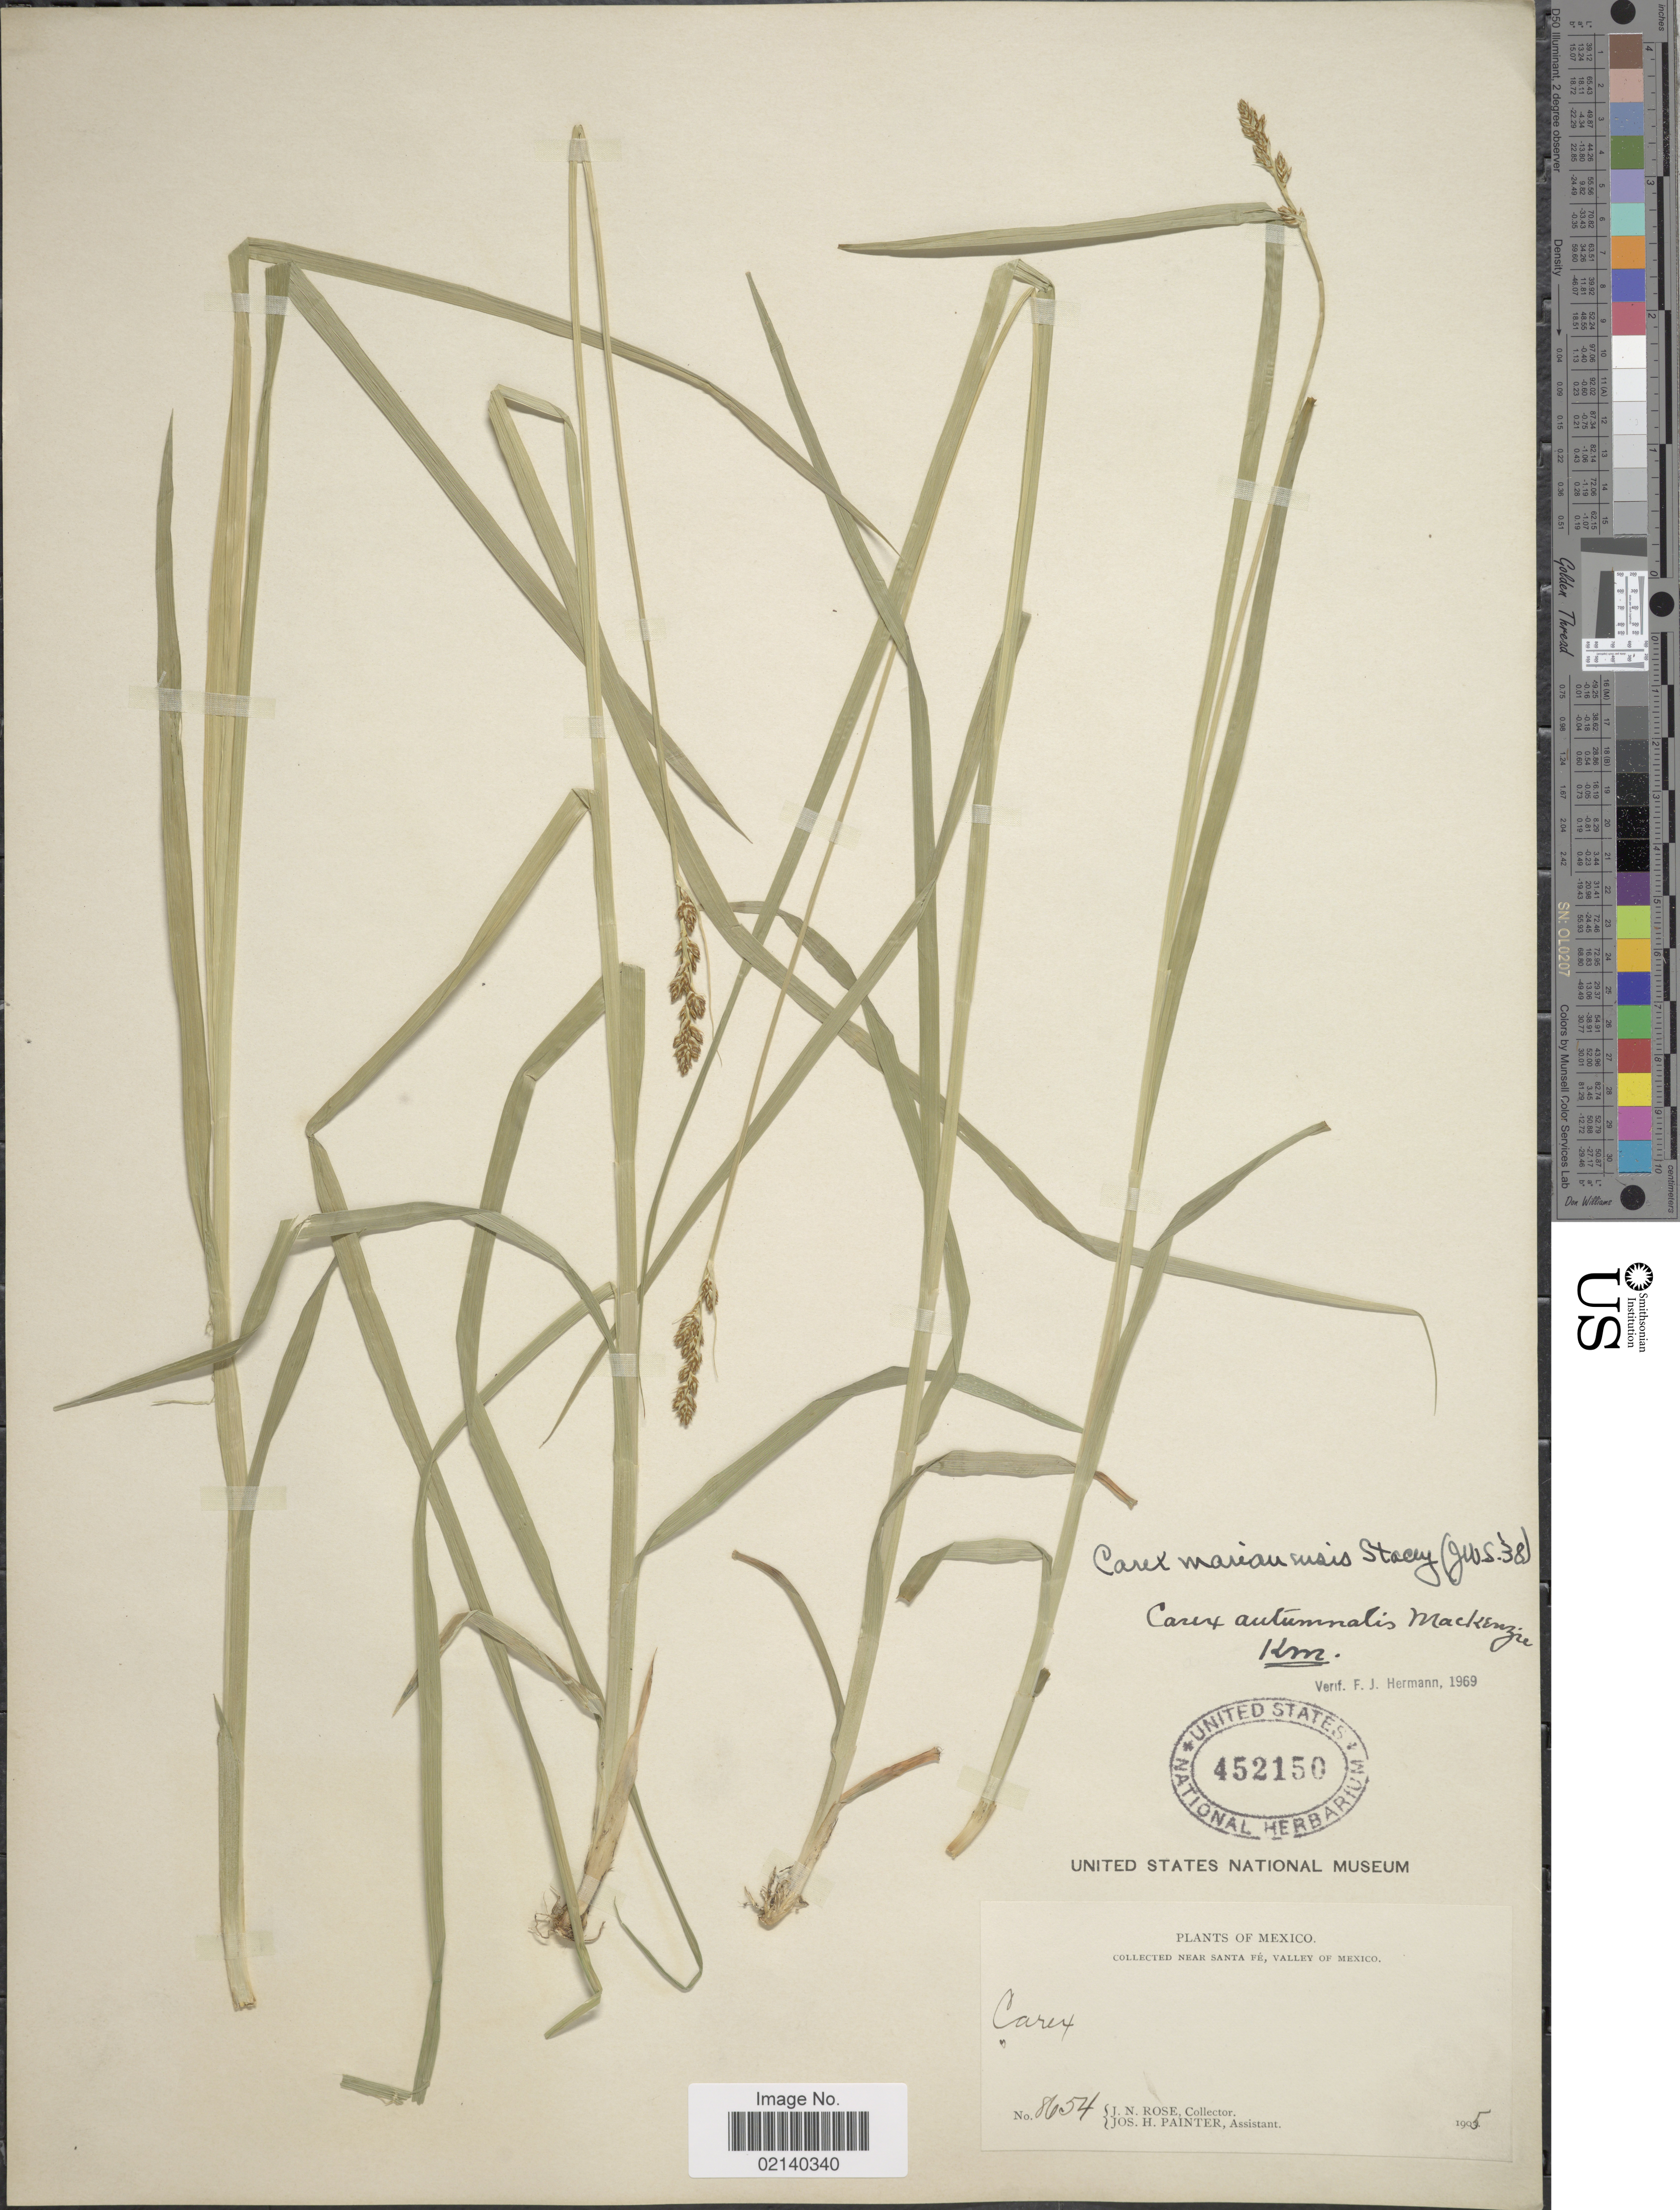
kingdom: Plantae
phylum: Tracheophyta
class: Liliopsida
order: Poales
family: Cyperaceae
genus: Carex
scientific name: Carex marianensis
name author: Stacey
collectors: J. N. Rose & J. H. Painter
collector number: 8654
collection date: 1905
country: Mexico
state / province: México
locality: Near Santa Fe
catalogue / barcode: US 452150